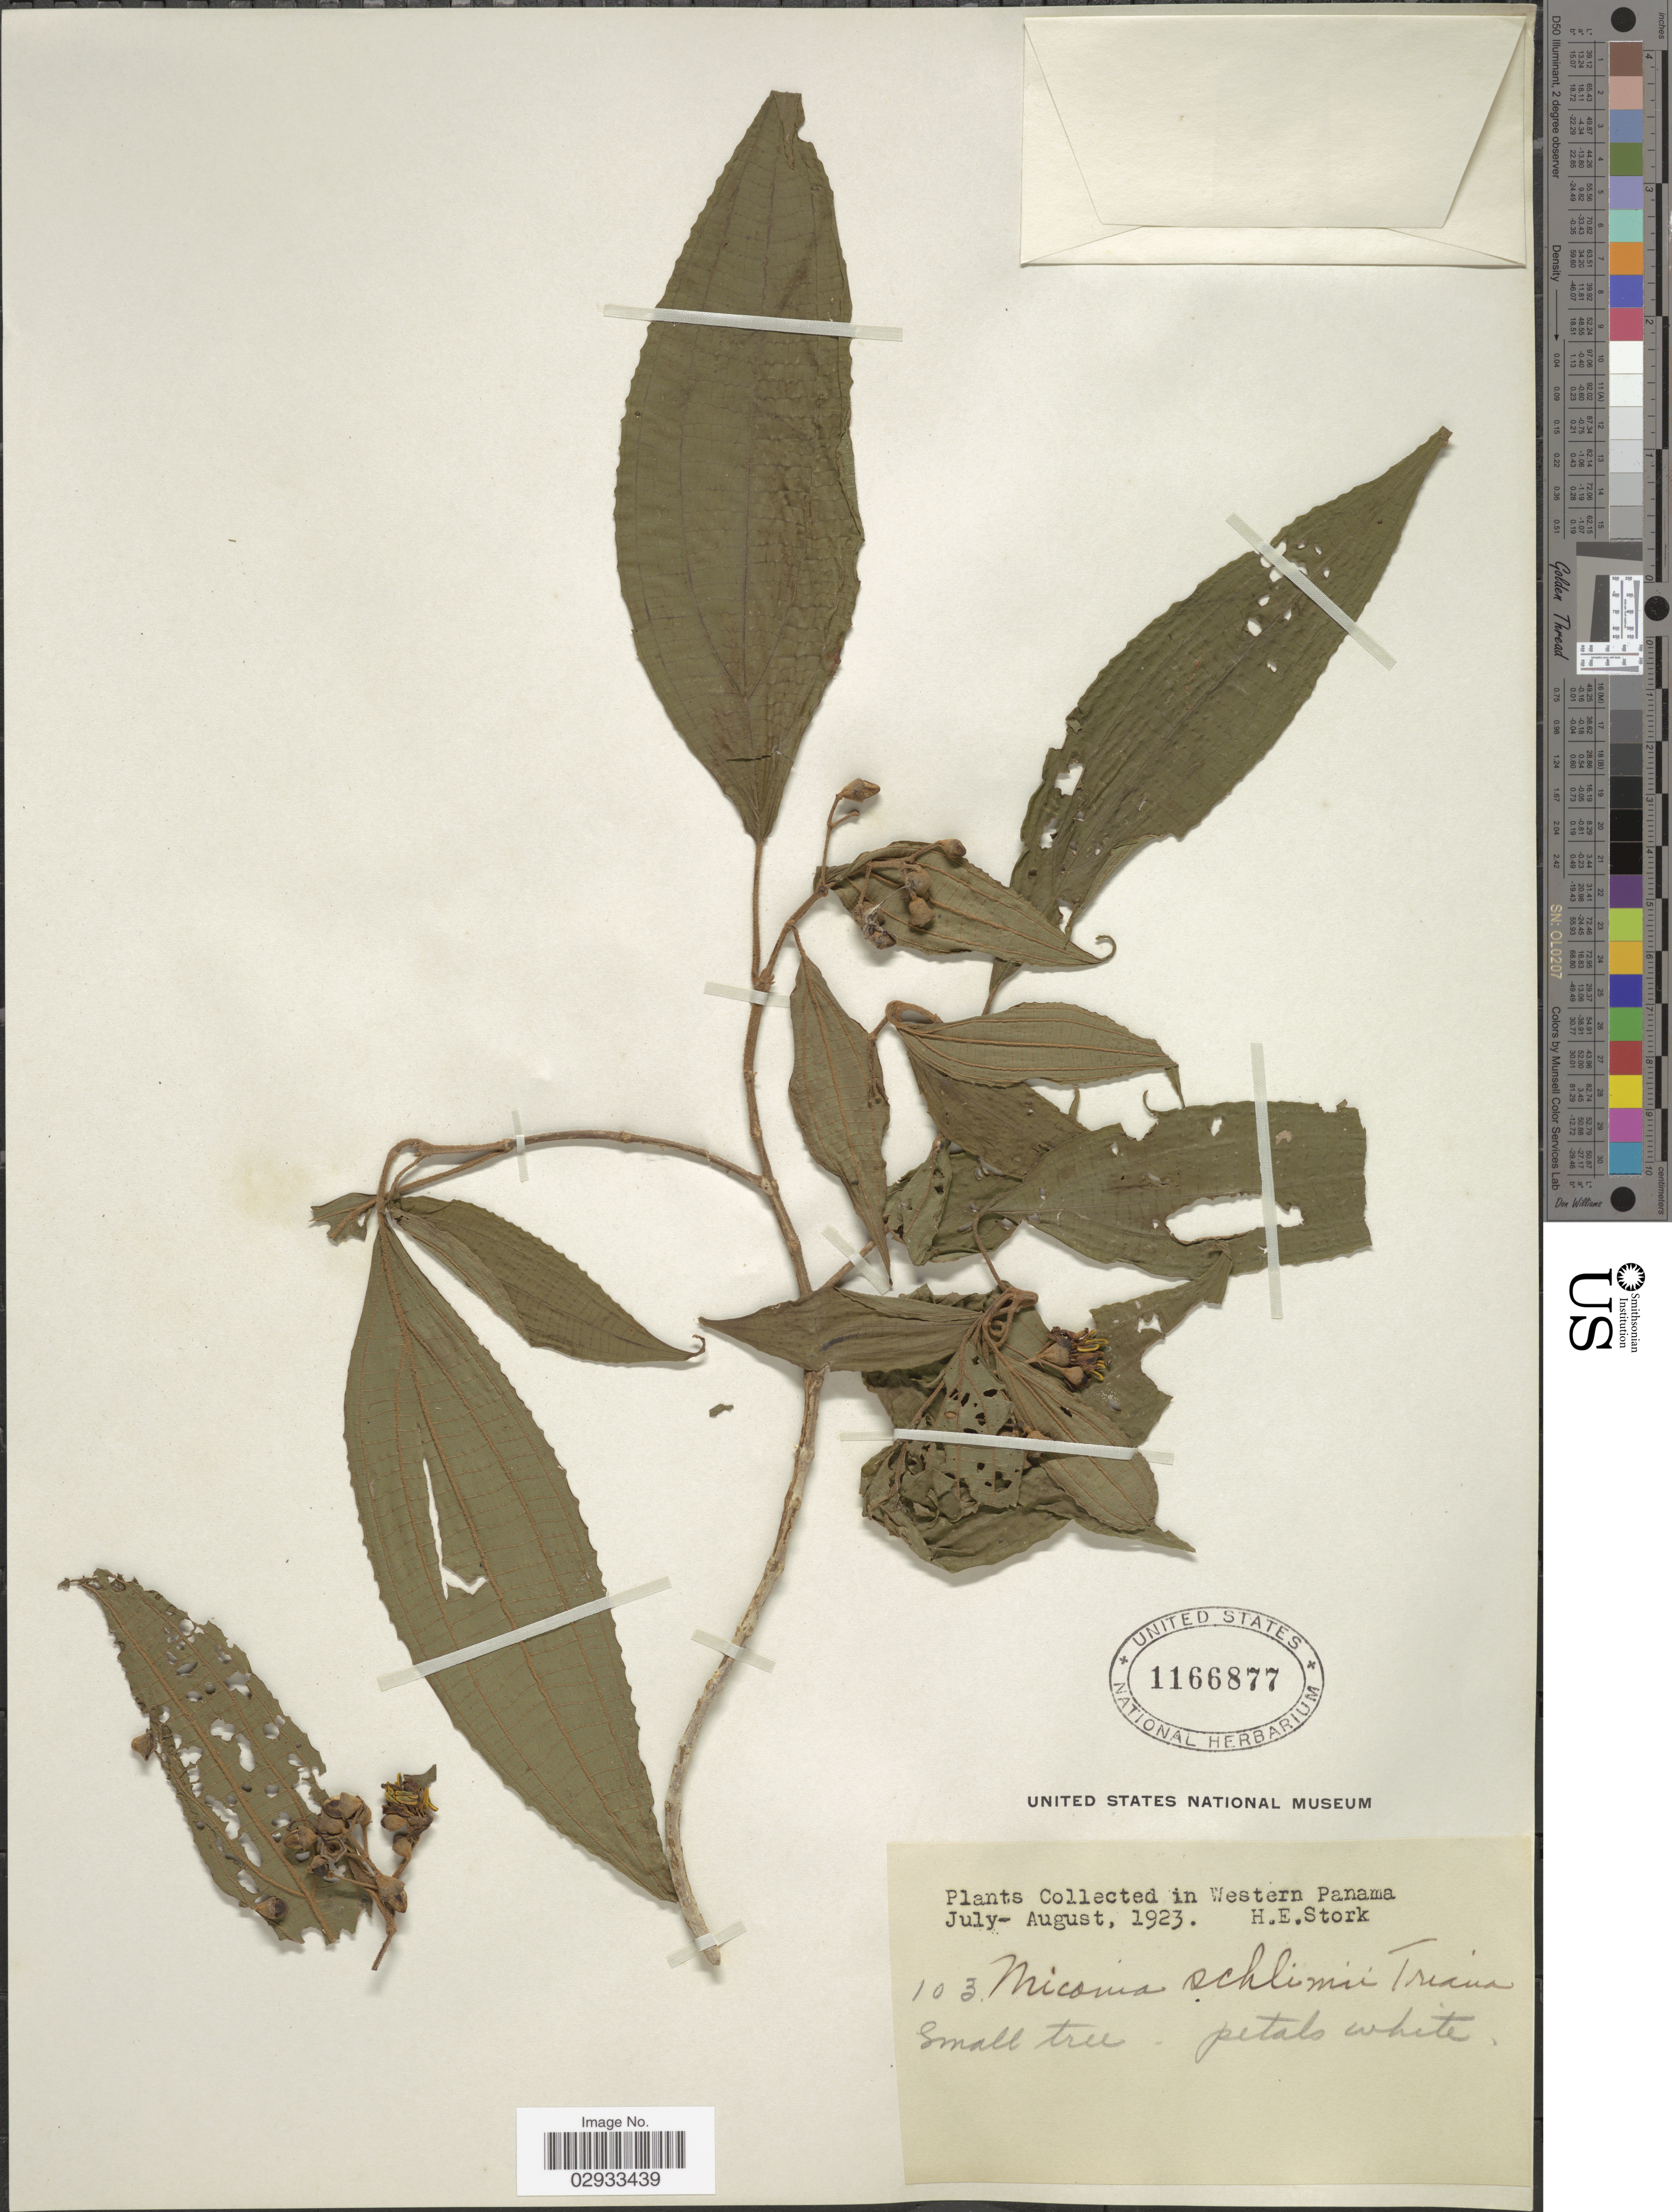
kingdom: Plantae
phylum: Tracheophyta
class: Magnoliopsida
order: Myrtales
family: Melastomataceae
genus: Miconia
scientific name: Miconia schlimii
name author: Triana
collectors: H. E. Stork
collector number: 103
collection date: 1923-07/1923-08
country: Panama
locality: Western Panama.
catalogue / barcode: US 1166877